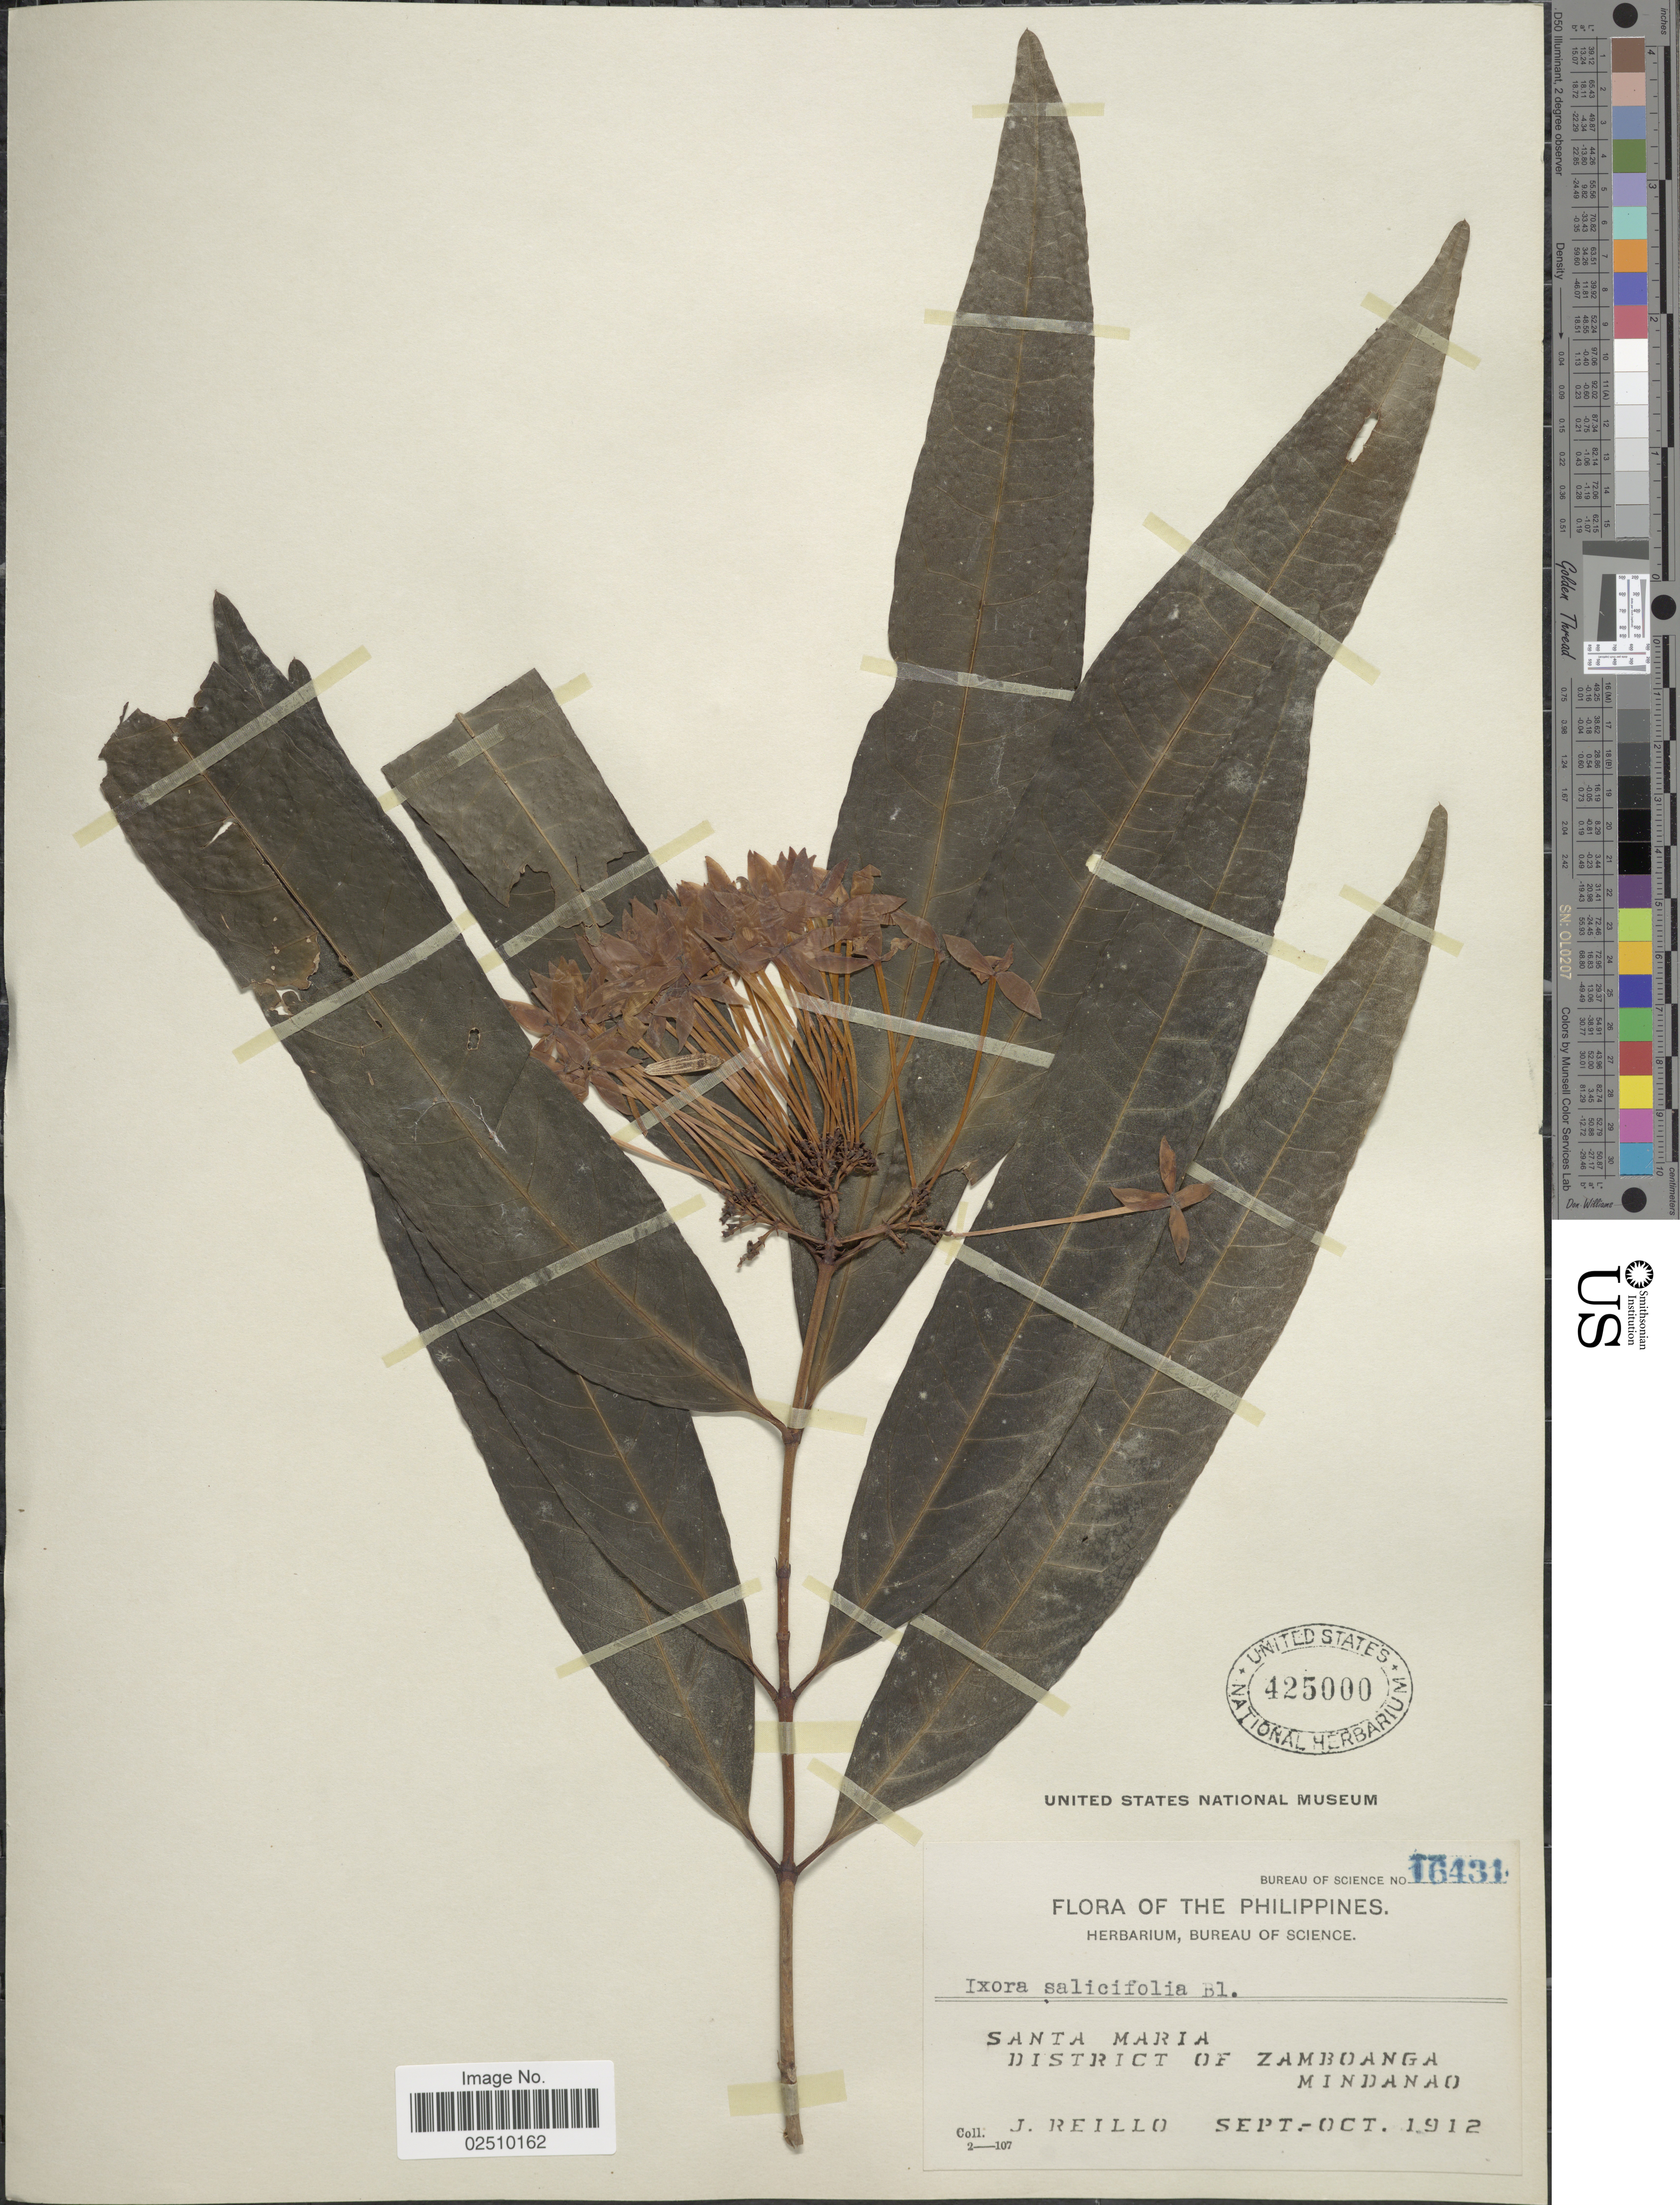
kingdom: Plantae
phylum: Tracheophyta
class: Magnoliopsida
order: Gentianales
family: Rubiaceae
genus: Ixora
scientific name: Ixora salicifolia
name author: (Blume) DC.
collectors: J. Reillo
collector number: Bureau of Science 16431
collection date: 1912-09/1912-10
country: Philippines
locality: Santa Maria, District of Zamboanga, Mindanao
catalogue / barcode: US 425000